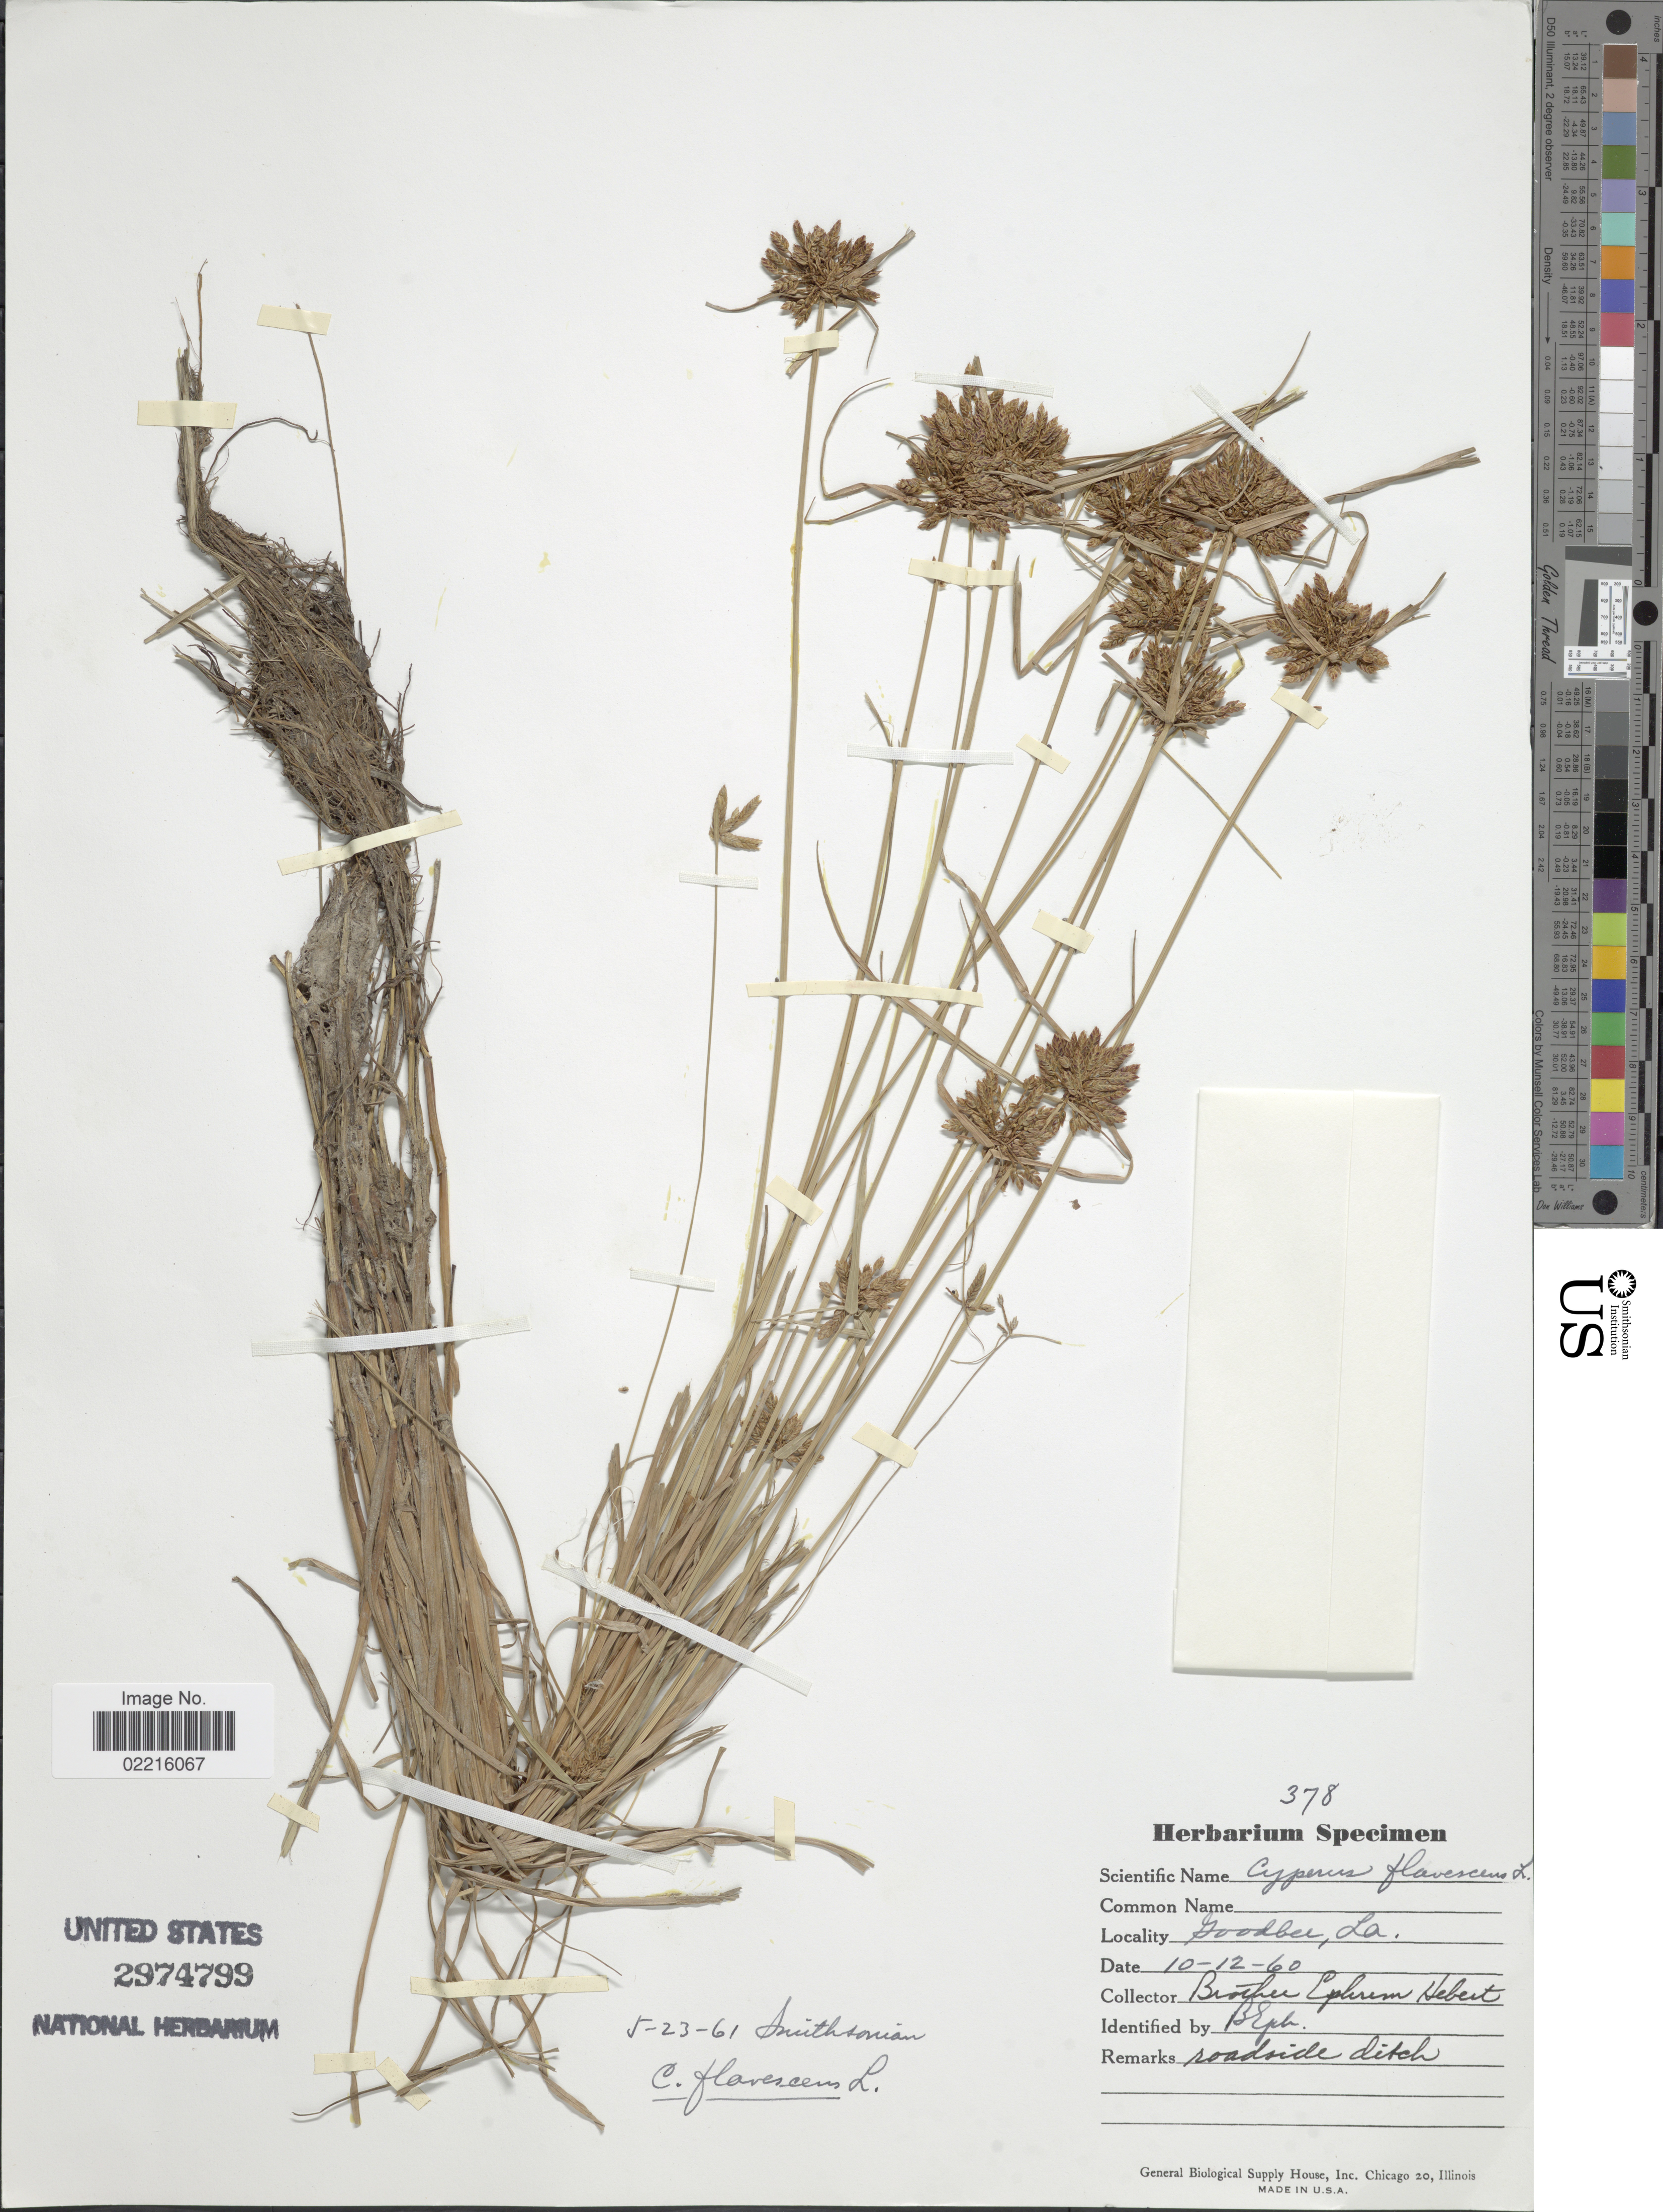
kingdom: Plantae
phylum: Tracheophyta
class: Liliopsida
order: Poales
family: Cyperaceae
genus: Cyperus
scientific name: Cyperus flavescens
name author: L.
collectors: E. Hebert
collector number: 378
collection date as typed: Transcribed d/m/y: 12/10/60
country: United States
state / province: Louisiana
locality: Goodber, roadside ditch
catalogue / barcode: US 2974799